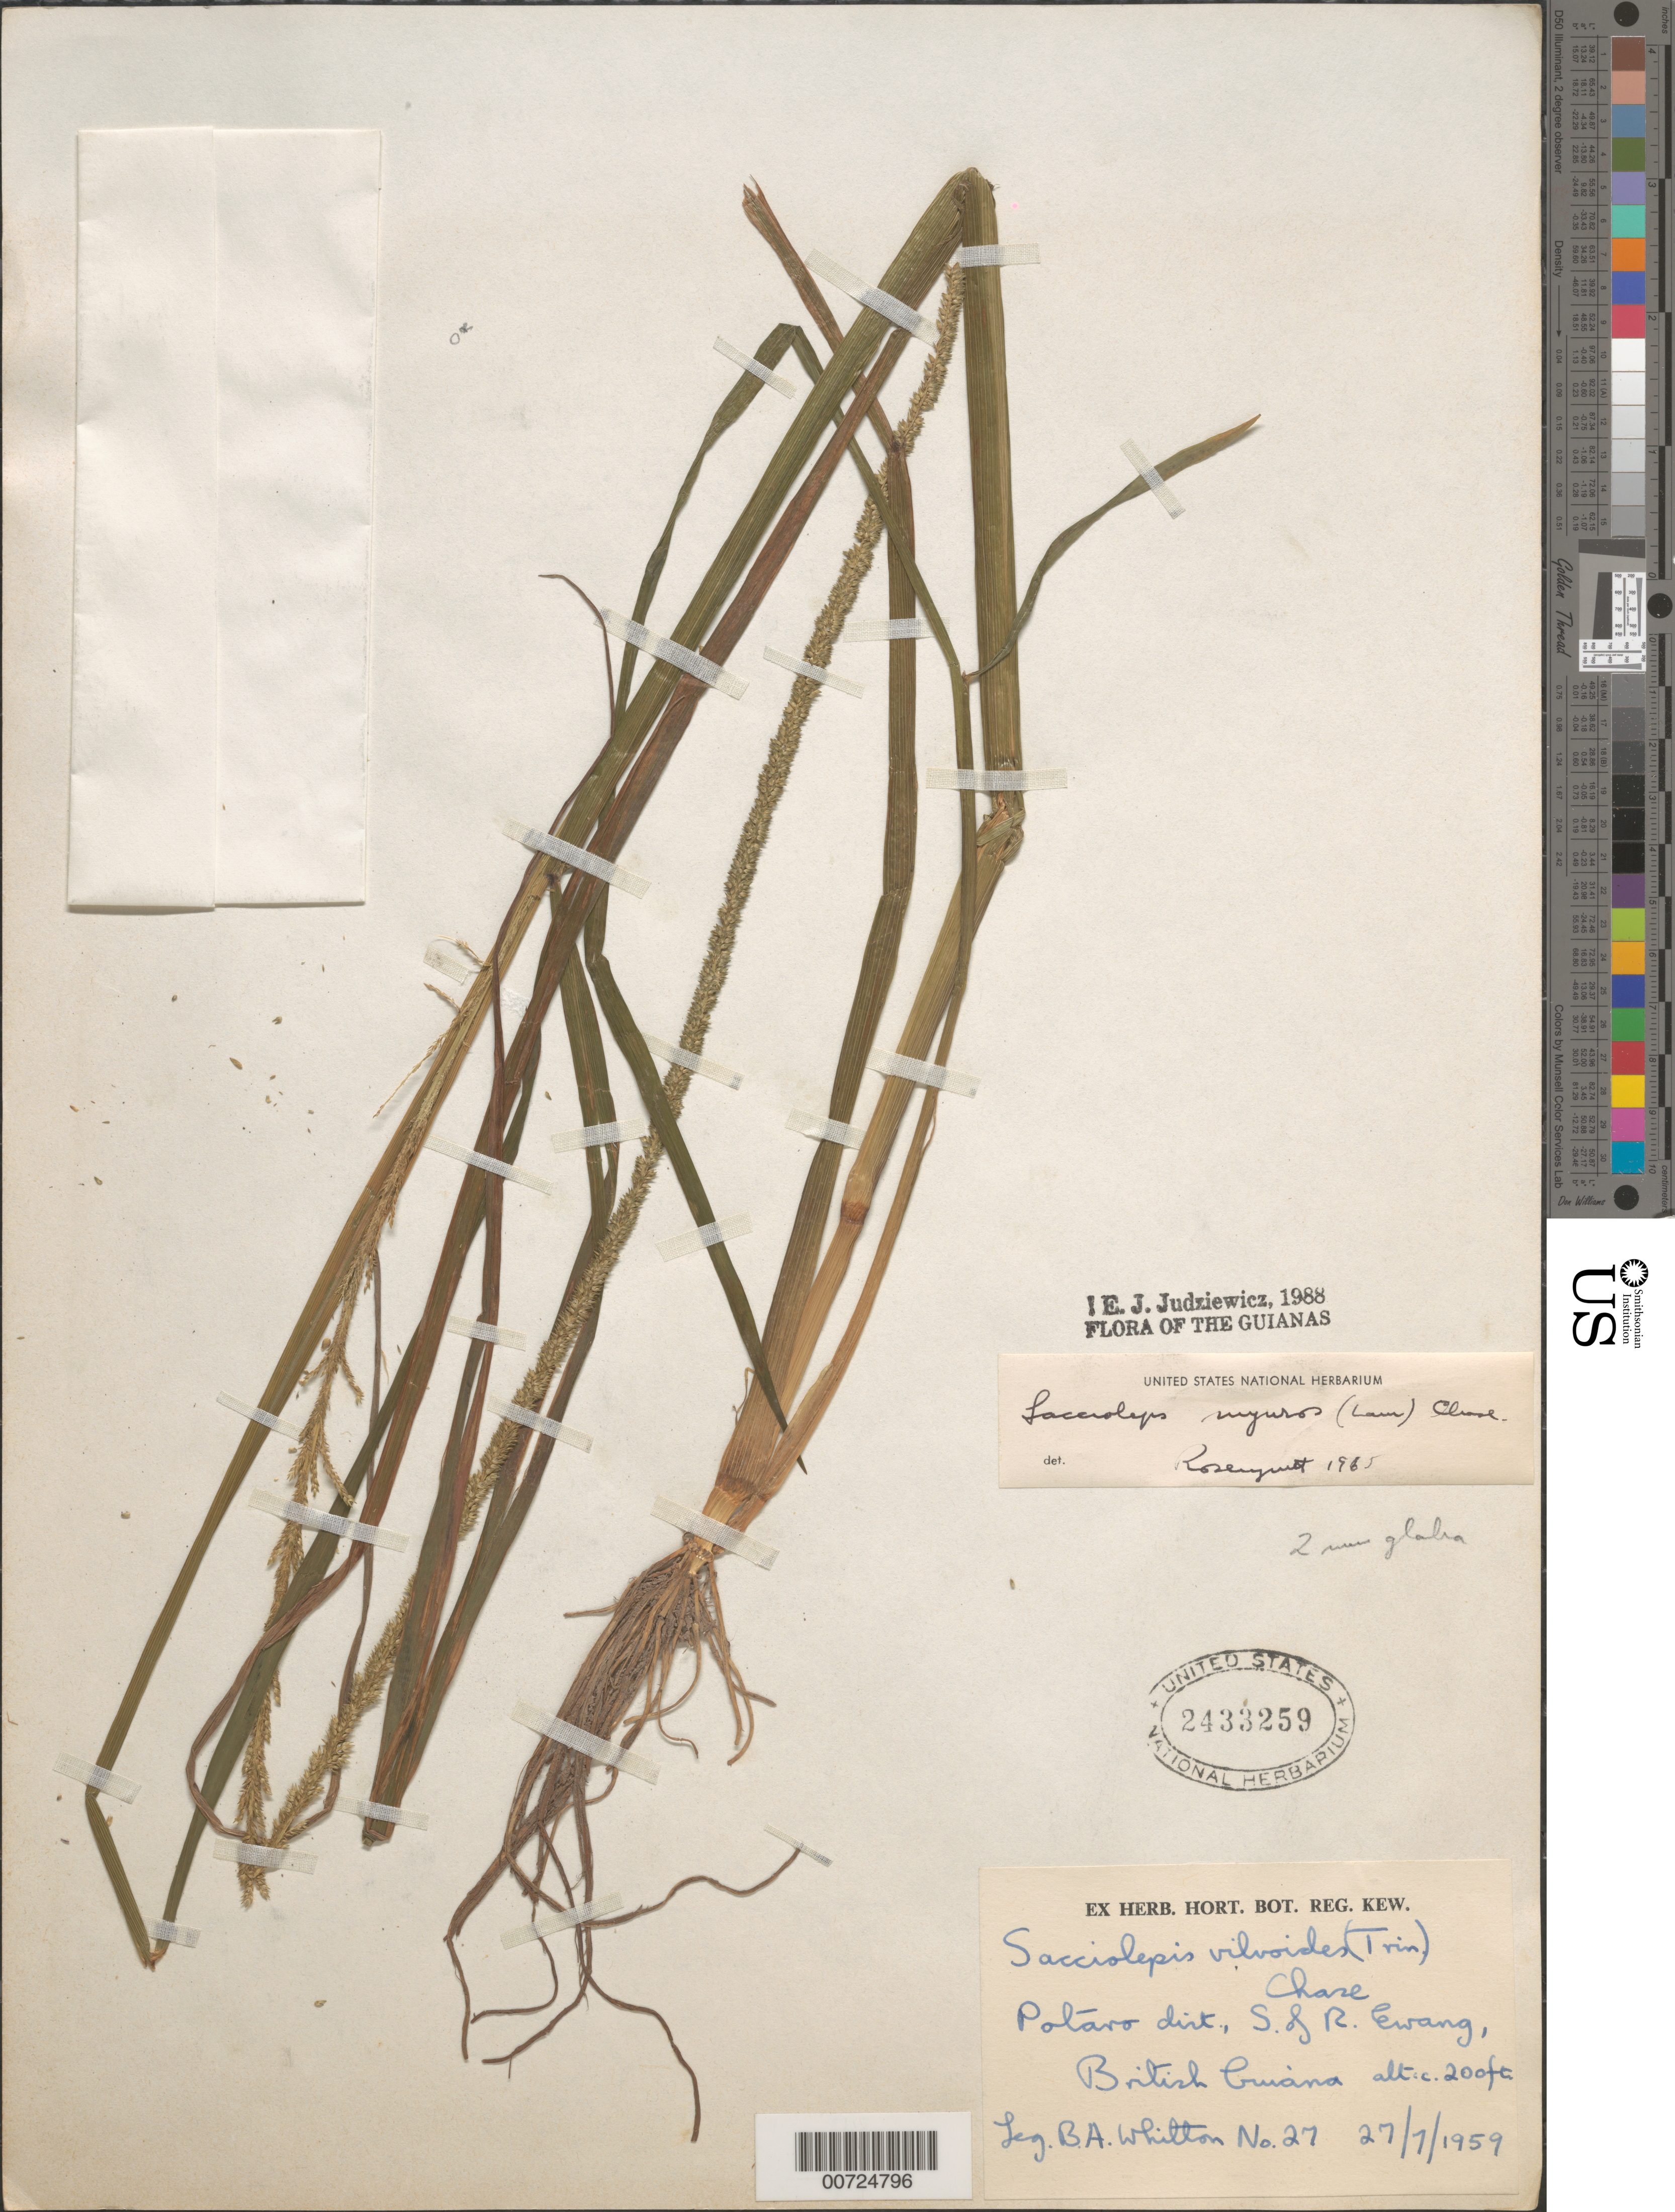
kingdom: Plantae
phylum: Tracheophyta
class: Liliopsida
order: Poales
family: Poaceae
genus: Sacciolepis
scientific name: Sacciolepis myuros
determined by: Judziewicz, E. J.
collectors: B. Whitton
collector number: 27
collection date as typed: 27-Jul-59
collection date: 1959-07-27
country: Guyana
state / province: Potaro-Siparuni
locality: Potaro Dist.; S of R.Ewang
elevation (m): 61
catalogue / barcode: US 2433259